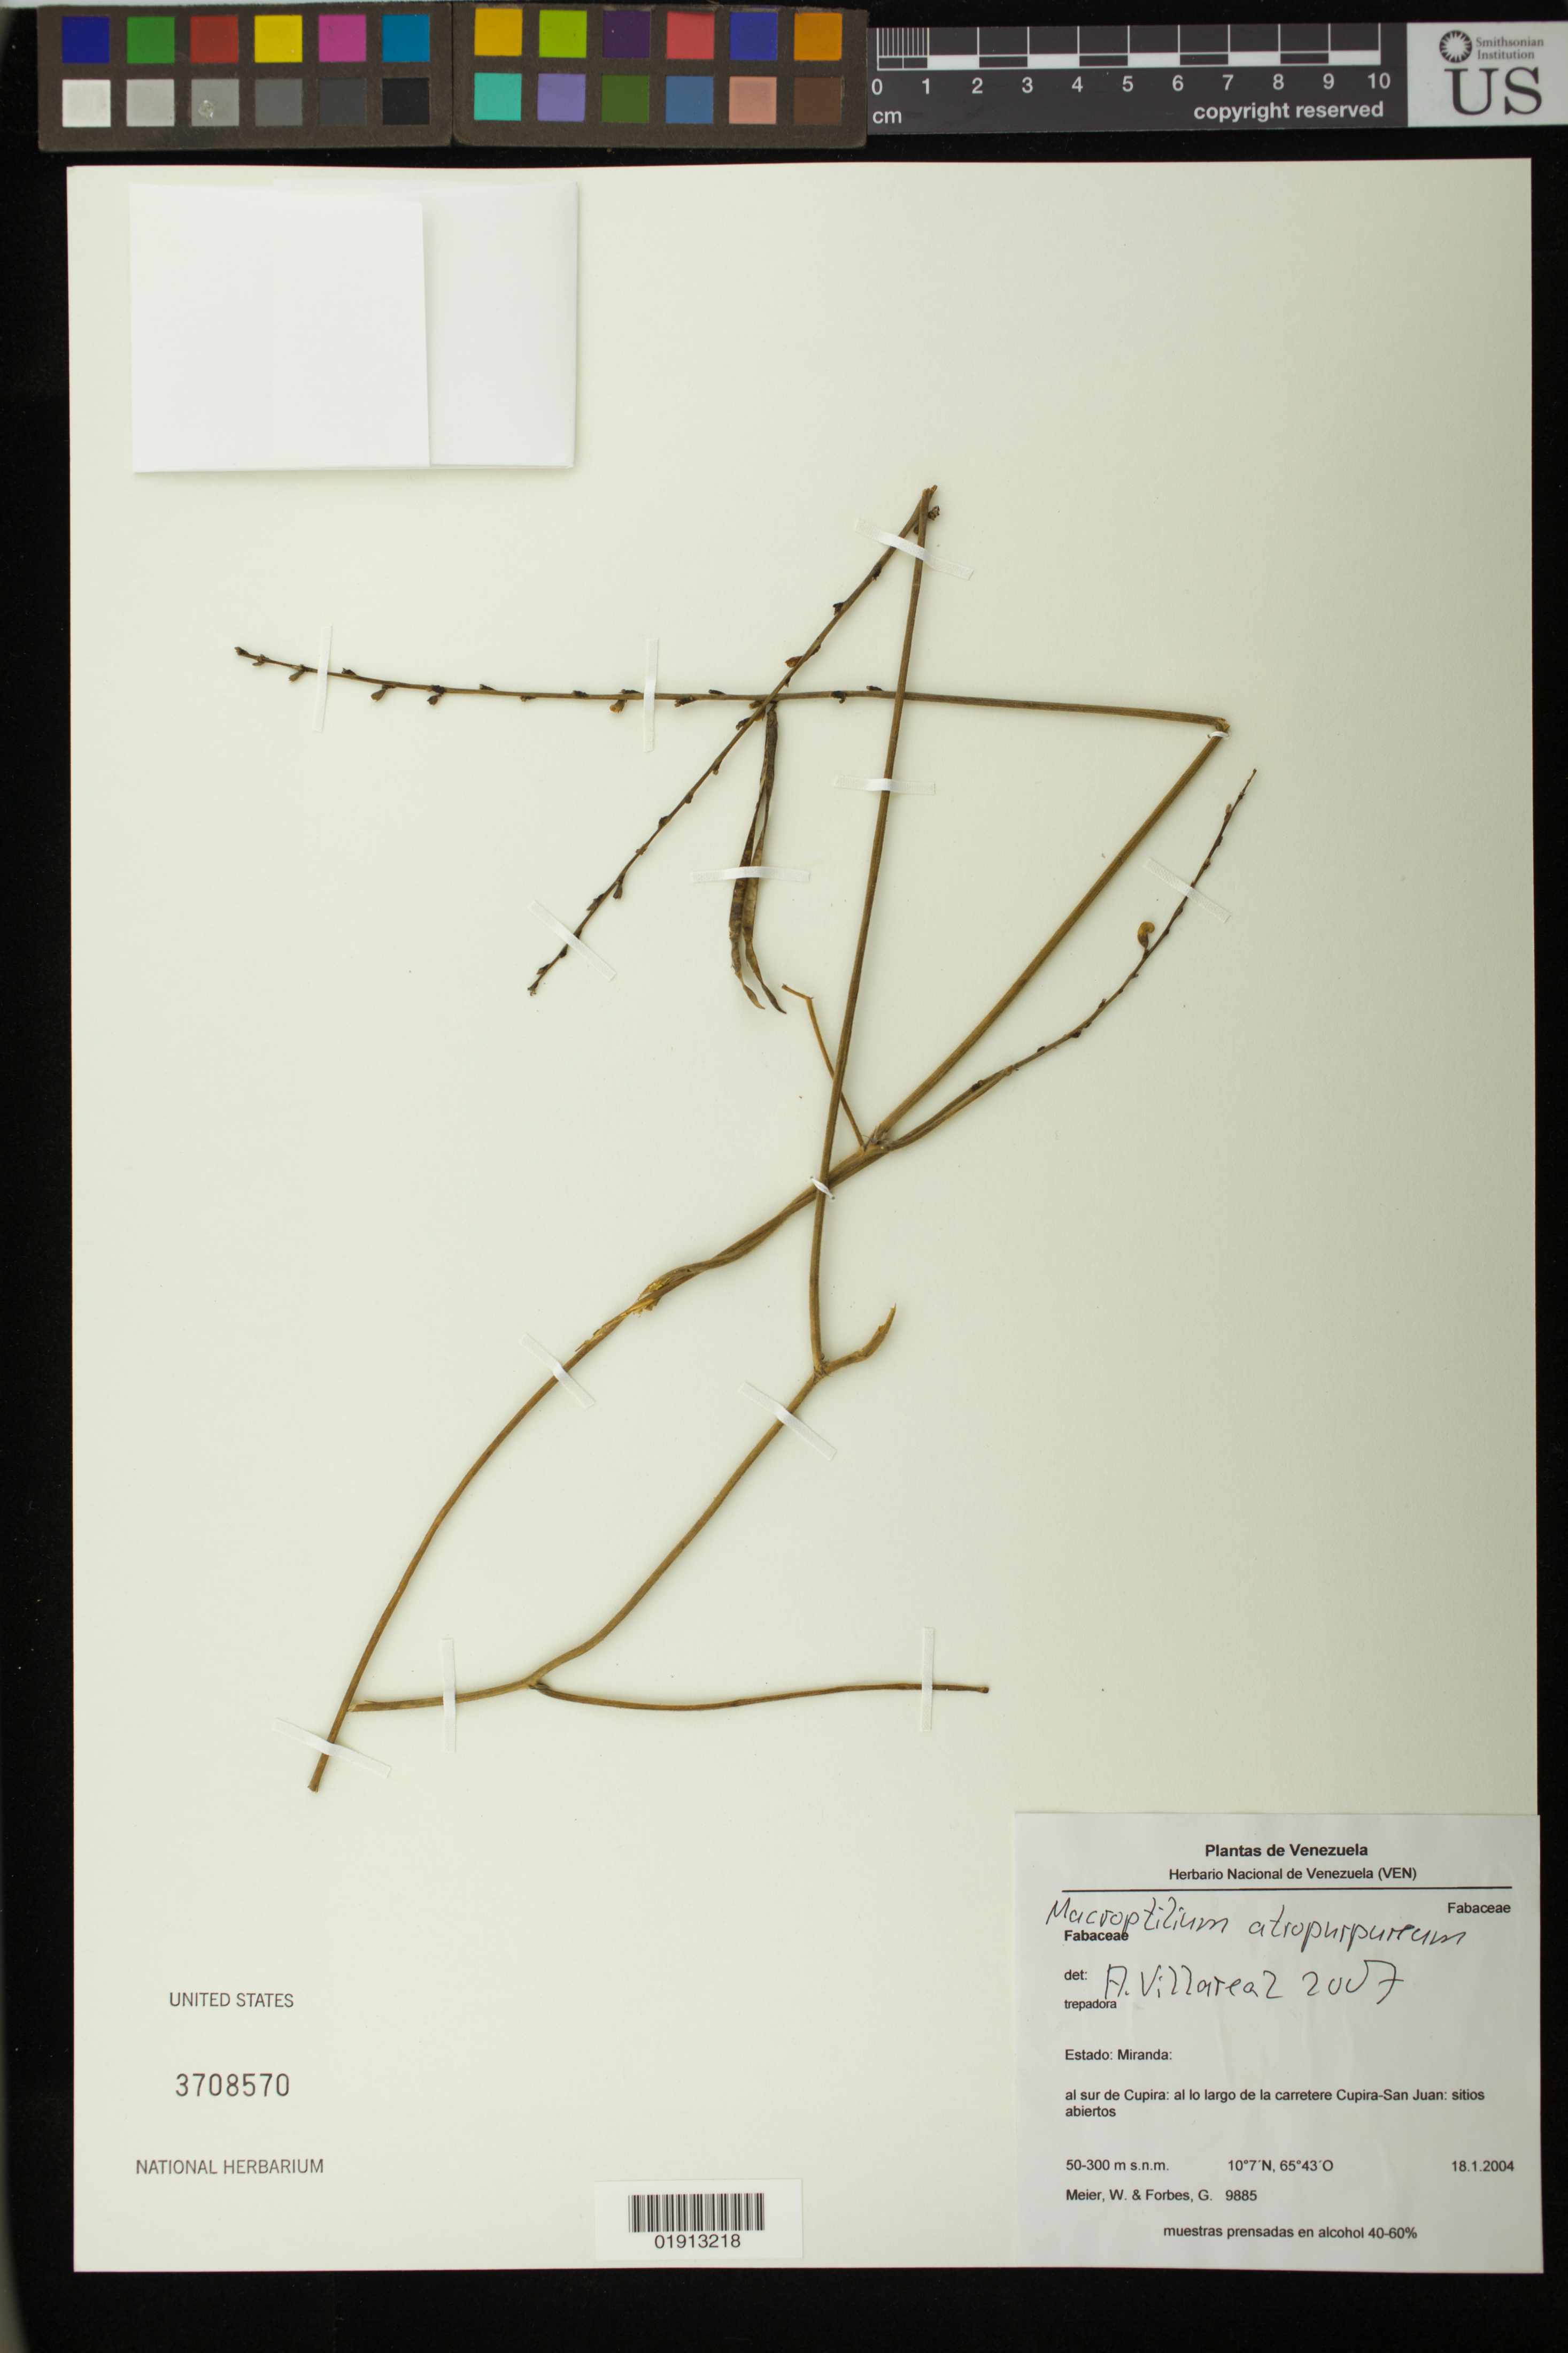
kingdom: Plantae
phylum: Tracheophyta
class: Magnoliopsida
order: Fabales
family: Fabaceae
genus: Macroptilium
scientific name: Macroptilium atropurpureum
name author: (DC.) Urb.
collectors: W. Meier & G. Forbes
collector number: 9885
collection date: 2004-01-18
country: Venezuela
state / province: Miranda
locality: al sur de Cupira: al lo largo de la carretera Cupira - San Juan: sitios abiertos.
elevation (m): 50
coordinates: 10 07 N, 65 43 O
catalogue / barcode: US 3708570